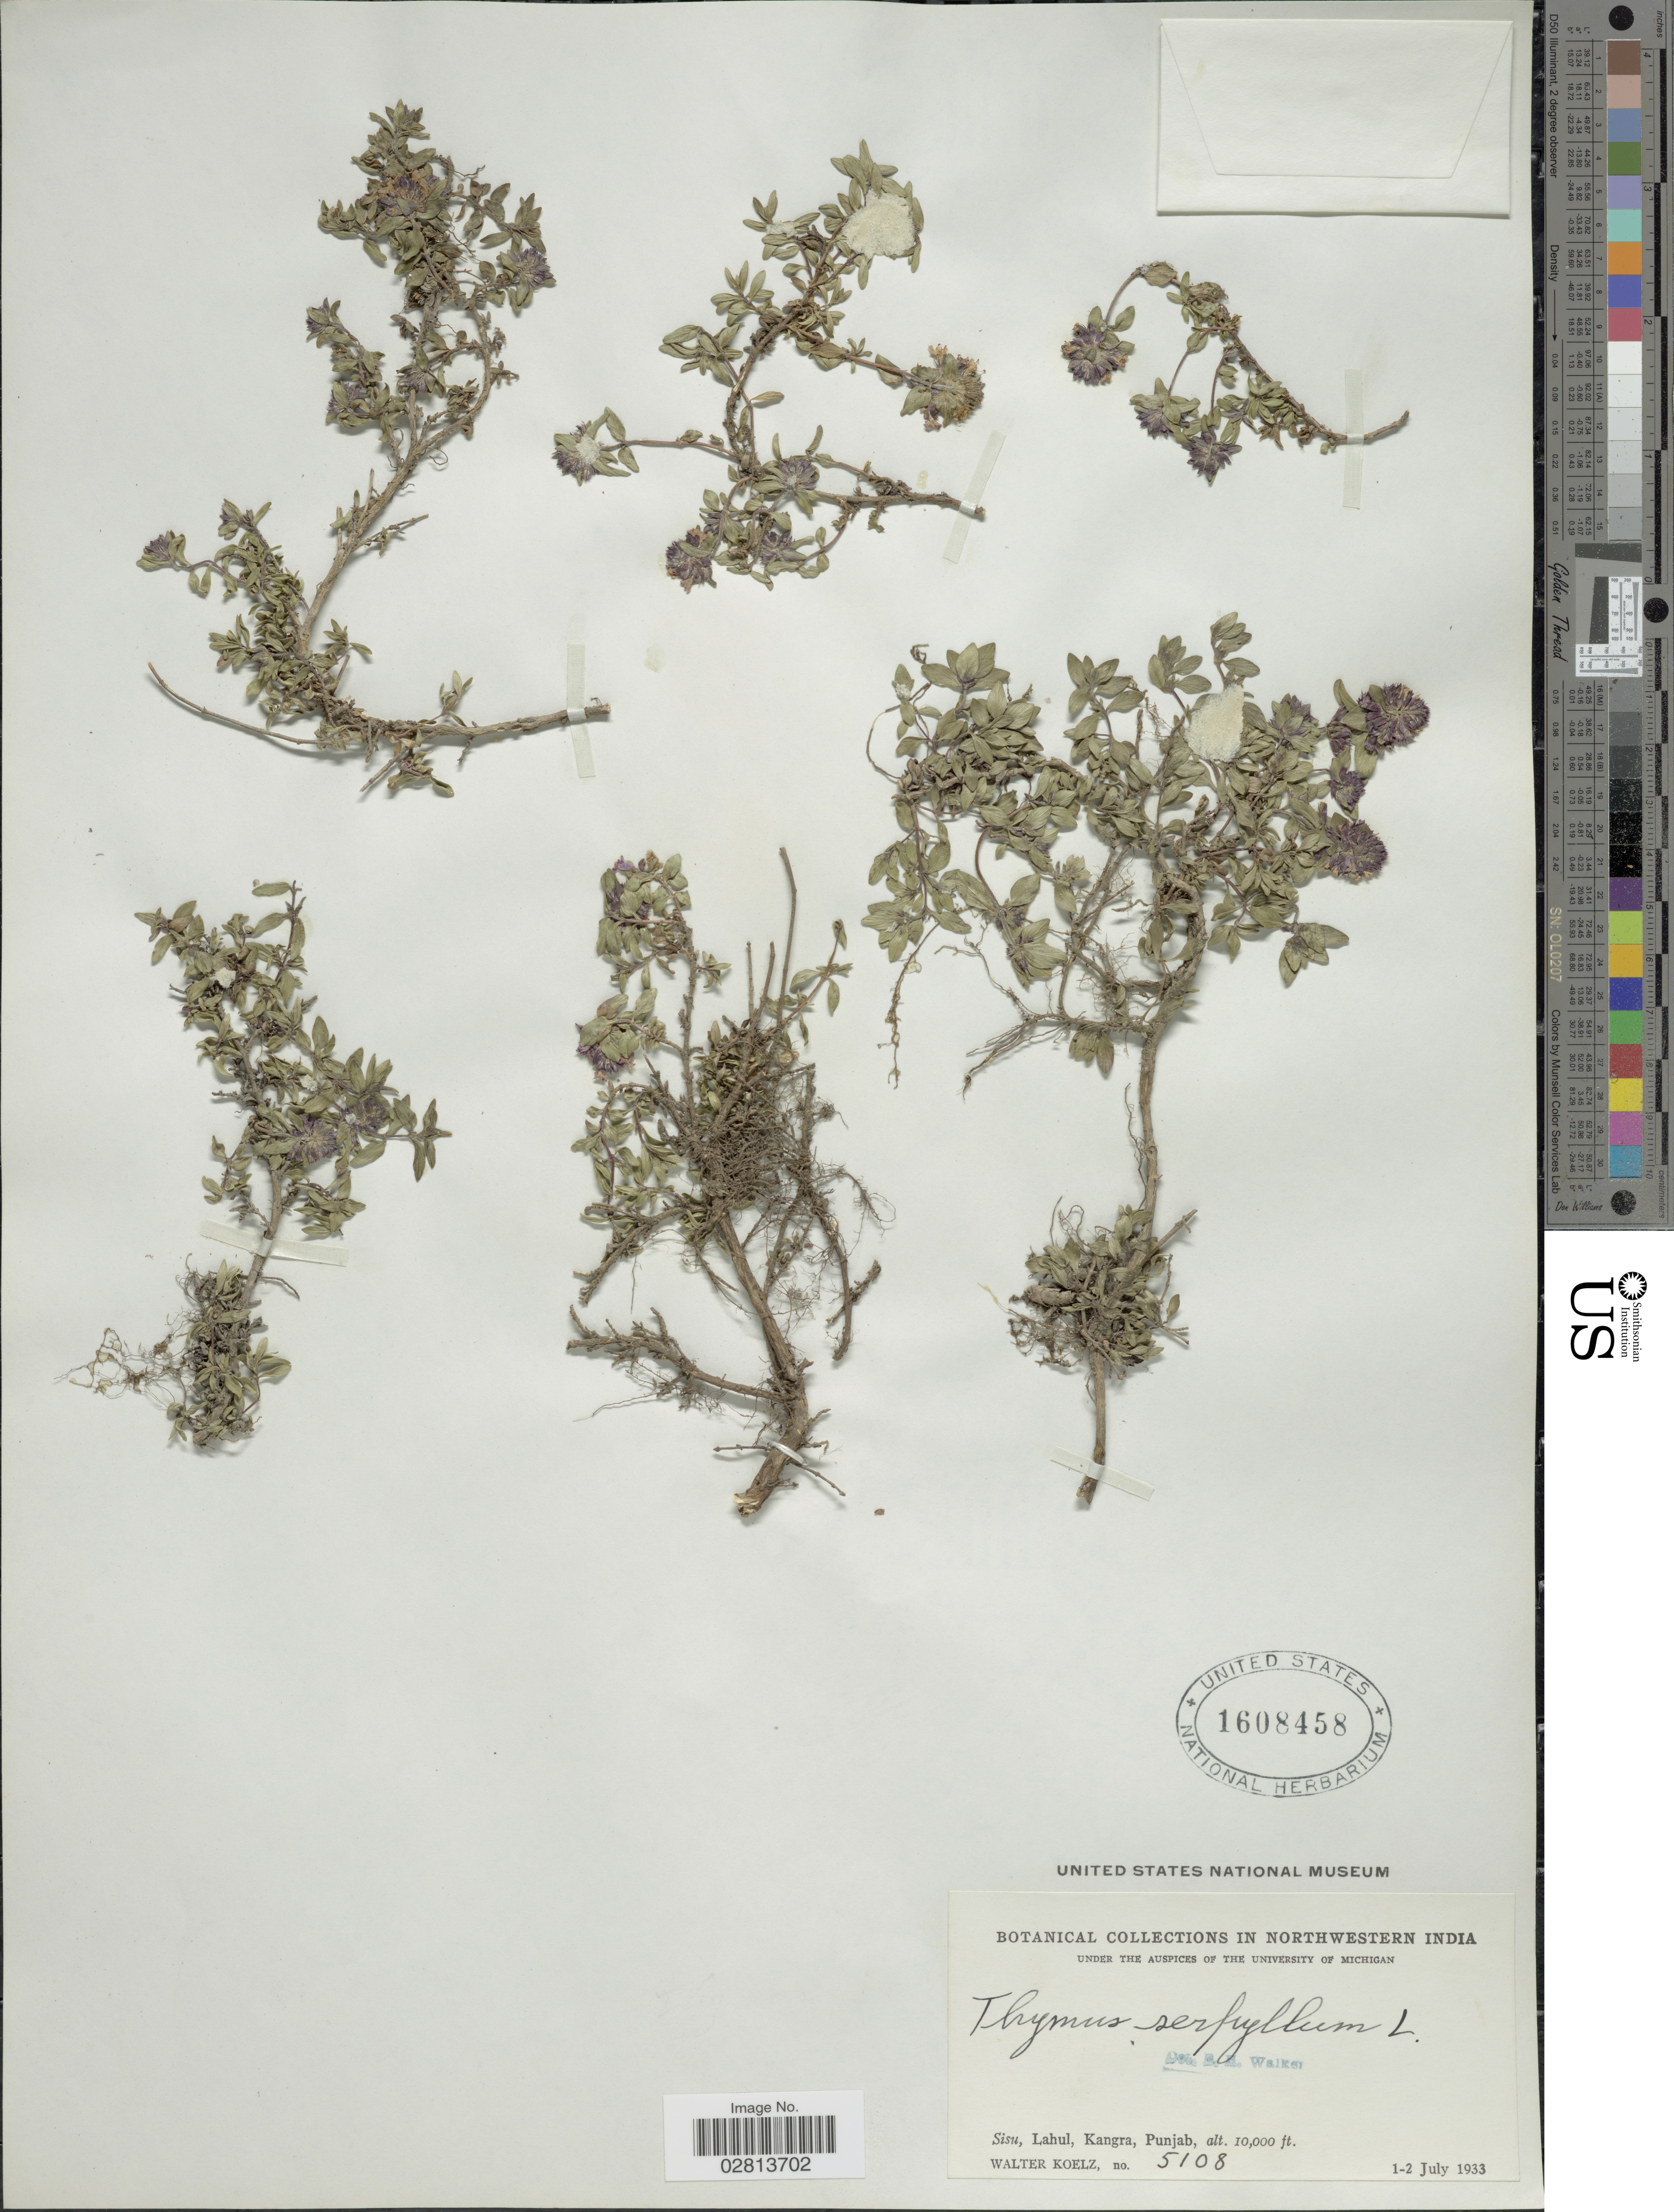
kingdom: Plantae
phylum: Tracheophyta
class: Magnoliopsida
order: Lamiales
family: Lamiaceae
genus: Thymus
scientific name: Thymus serpyllum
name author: L.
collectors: W. N. Koelz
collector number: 5108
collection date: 1933-07-01/1933-07-02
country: India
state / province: Punjab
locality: Northwestern India. Sisu, Lahul, Kangra.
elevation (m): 3048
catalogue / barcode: US 1608458